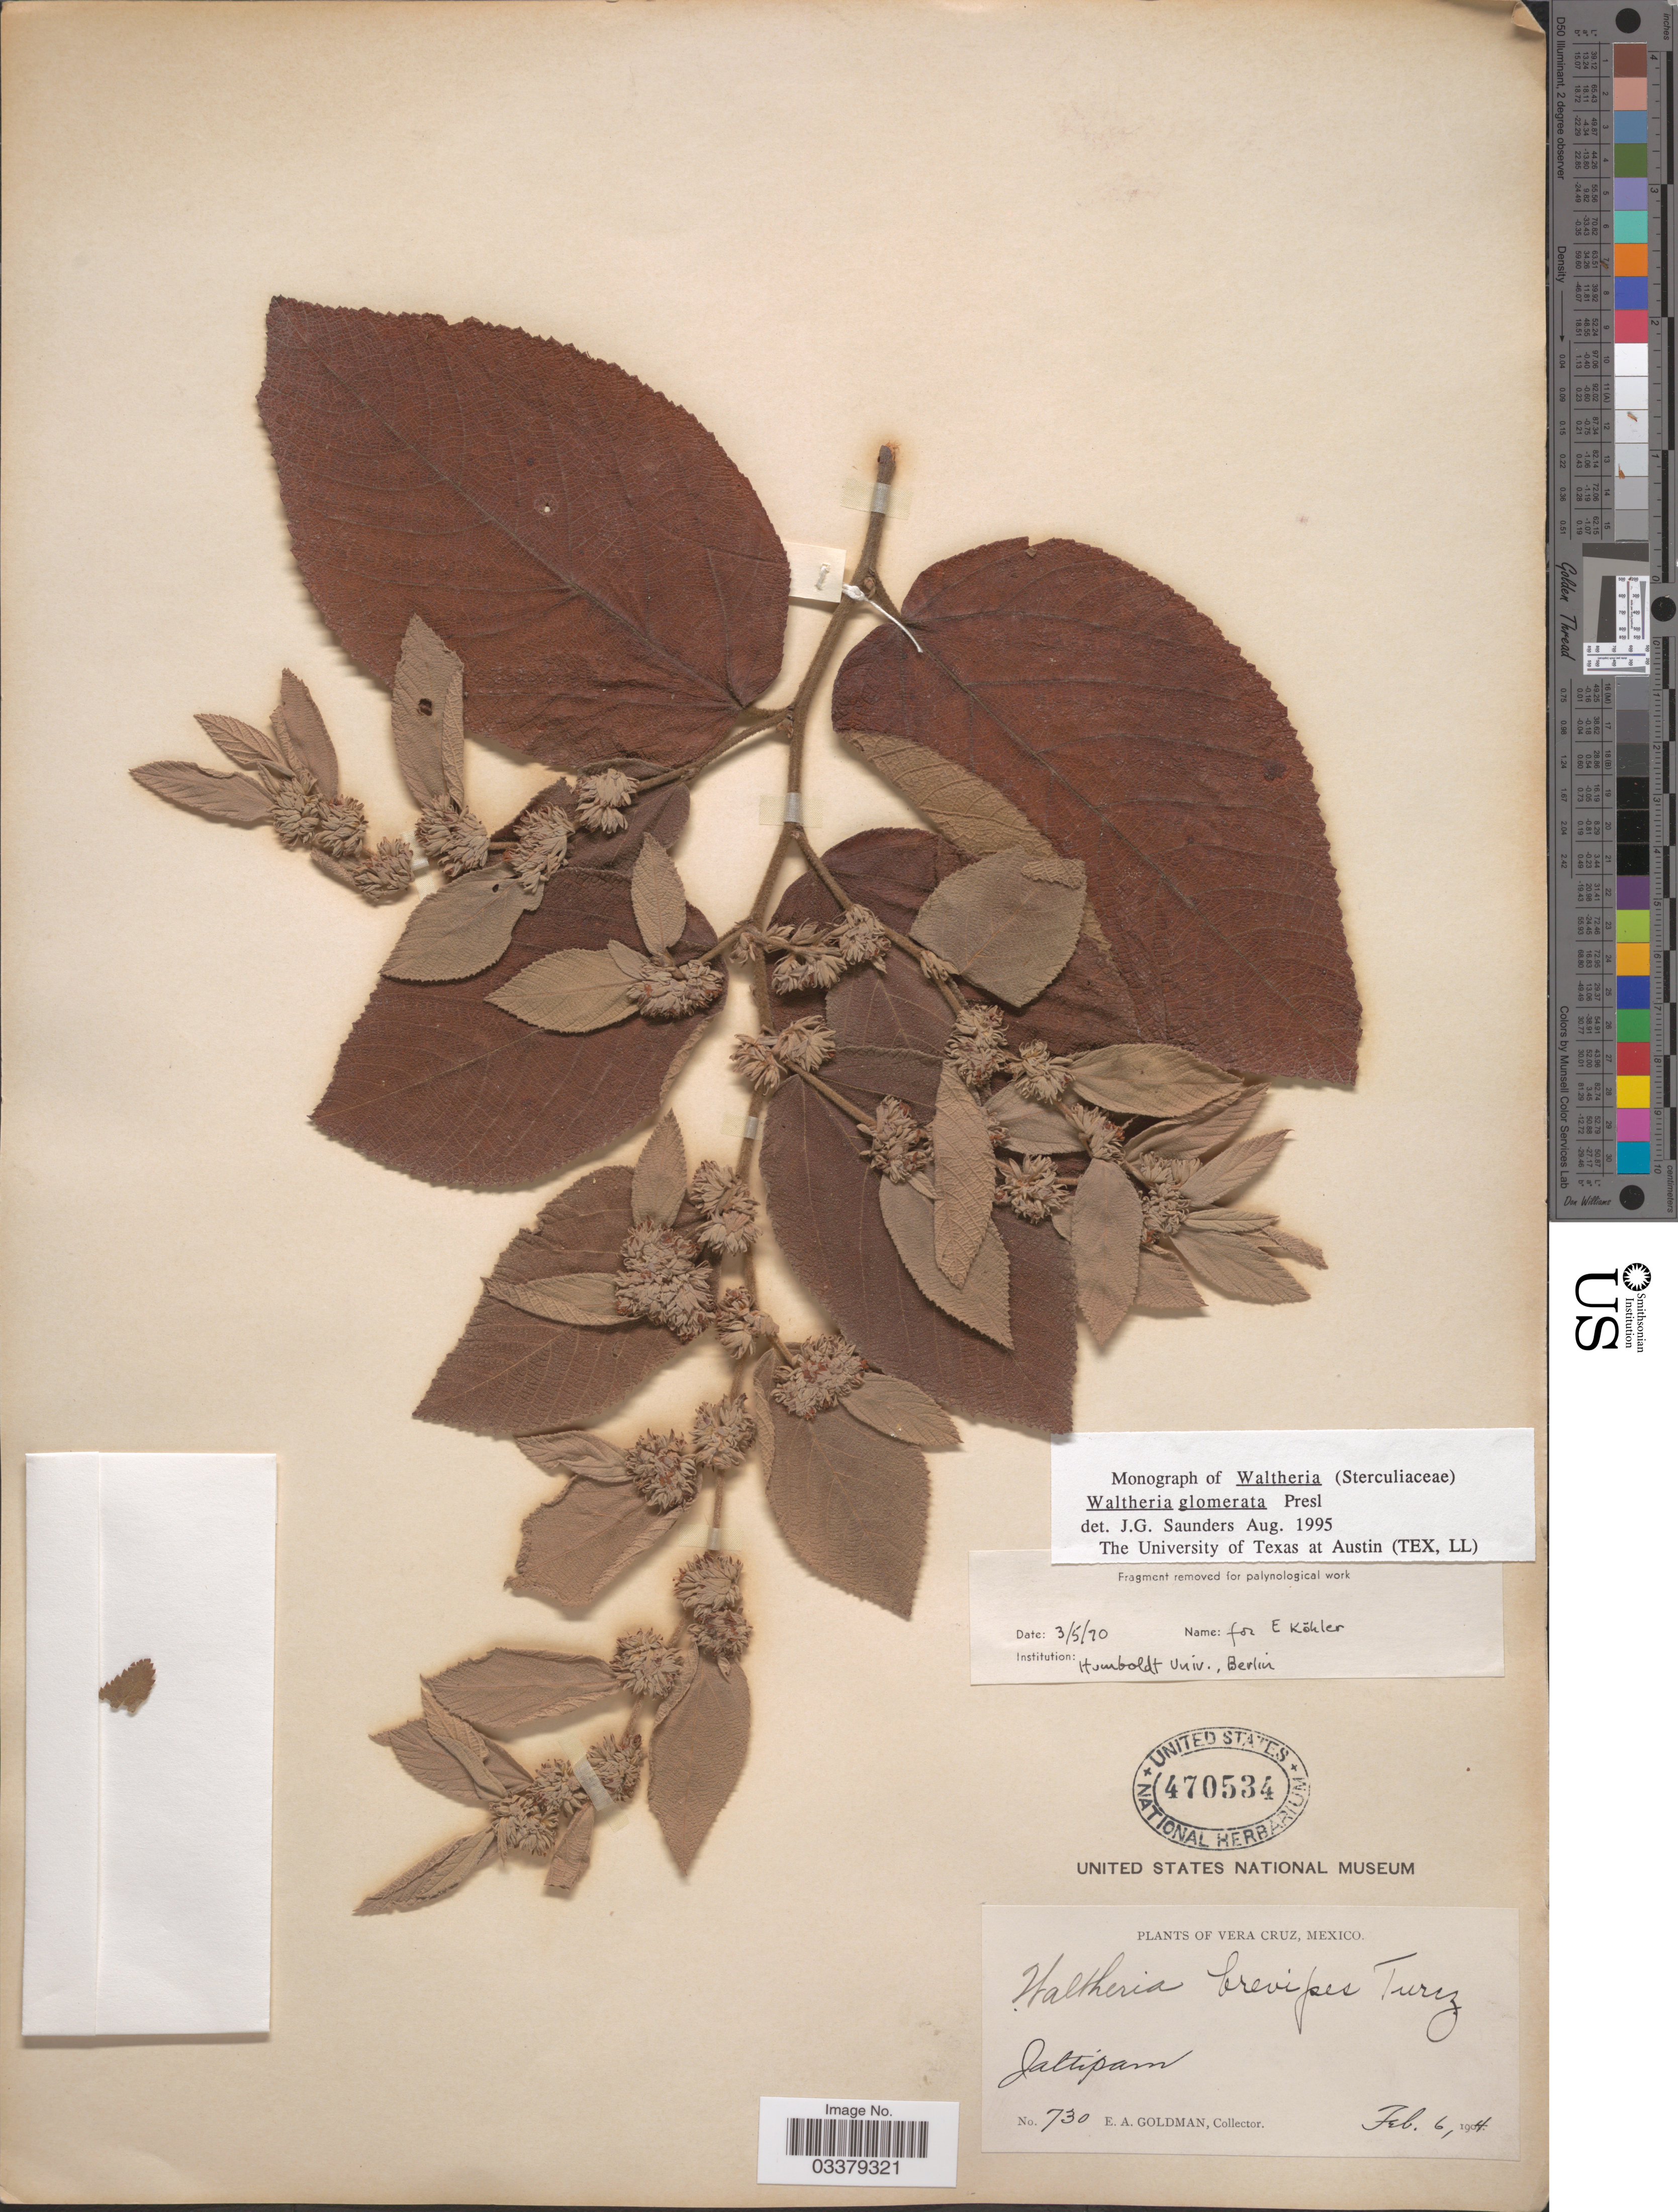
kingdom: Plantae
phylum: Tracheophyta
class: Magnoliopsida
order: Malvales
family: Malvaceae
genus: Waltheria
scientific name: Waltheria glomerata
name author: C. Presl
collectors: E. A. Goldman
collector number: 730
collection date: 1904-02-06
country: Mexico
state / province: Veracruz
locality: Vera Cruz. Jaltipam.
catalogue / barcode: US 470534